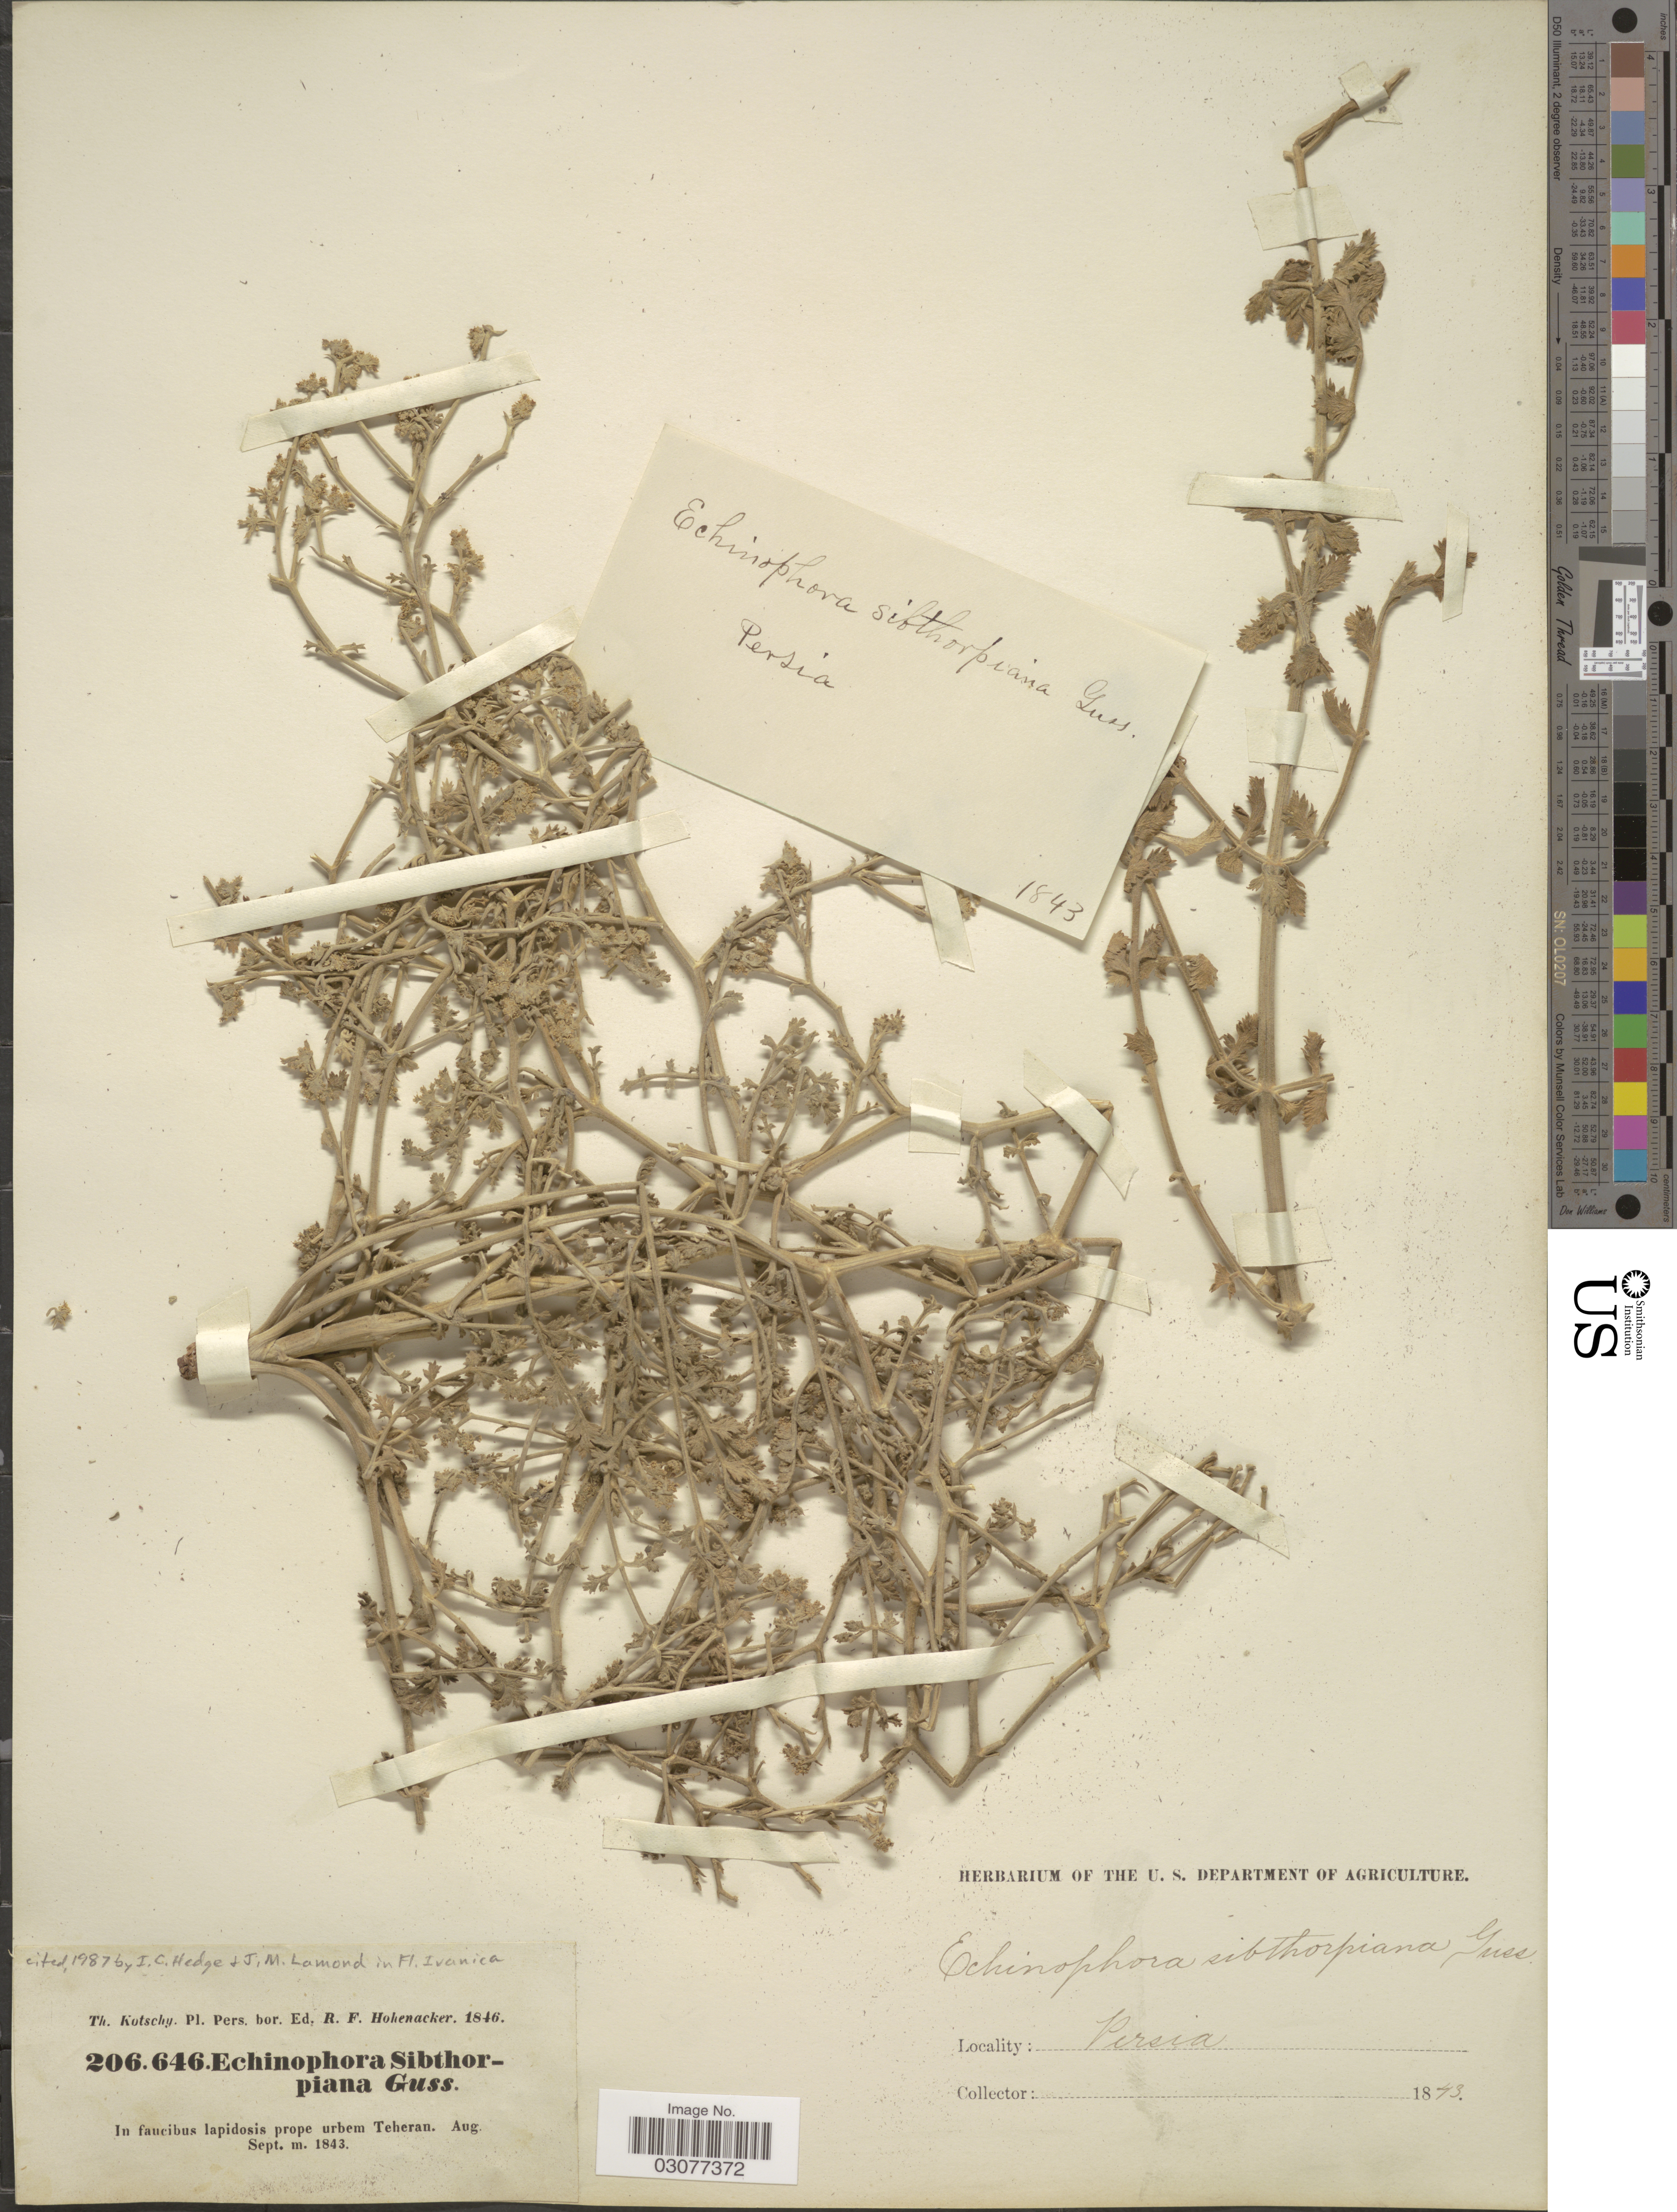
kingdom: Plantae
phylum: Tracheophyta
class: Magnoliopsida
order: Apiales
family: Apiaceae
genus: Echinophora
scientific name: Echinophora sibthorpiana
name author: Guss.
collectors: K. G. Kotschy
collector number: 206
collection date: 1843-08/1843-09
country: Iran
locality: Pers. bor., In faucibus lapidosis prope urbem Teheran. Persia.